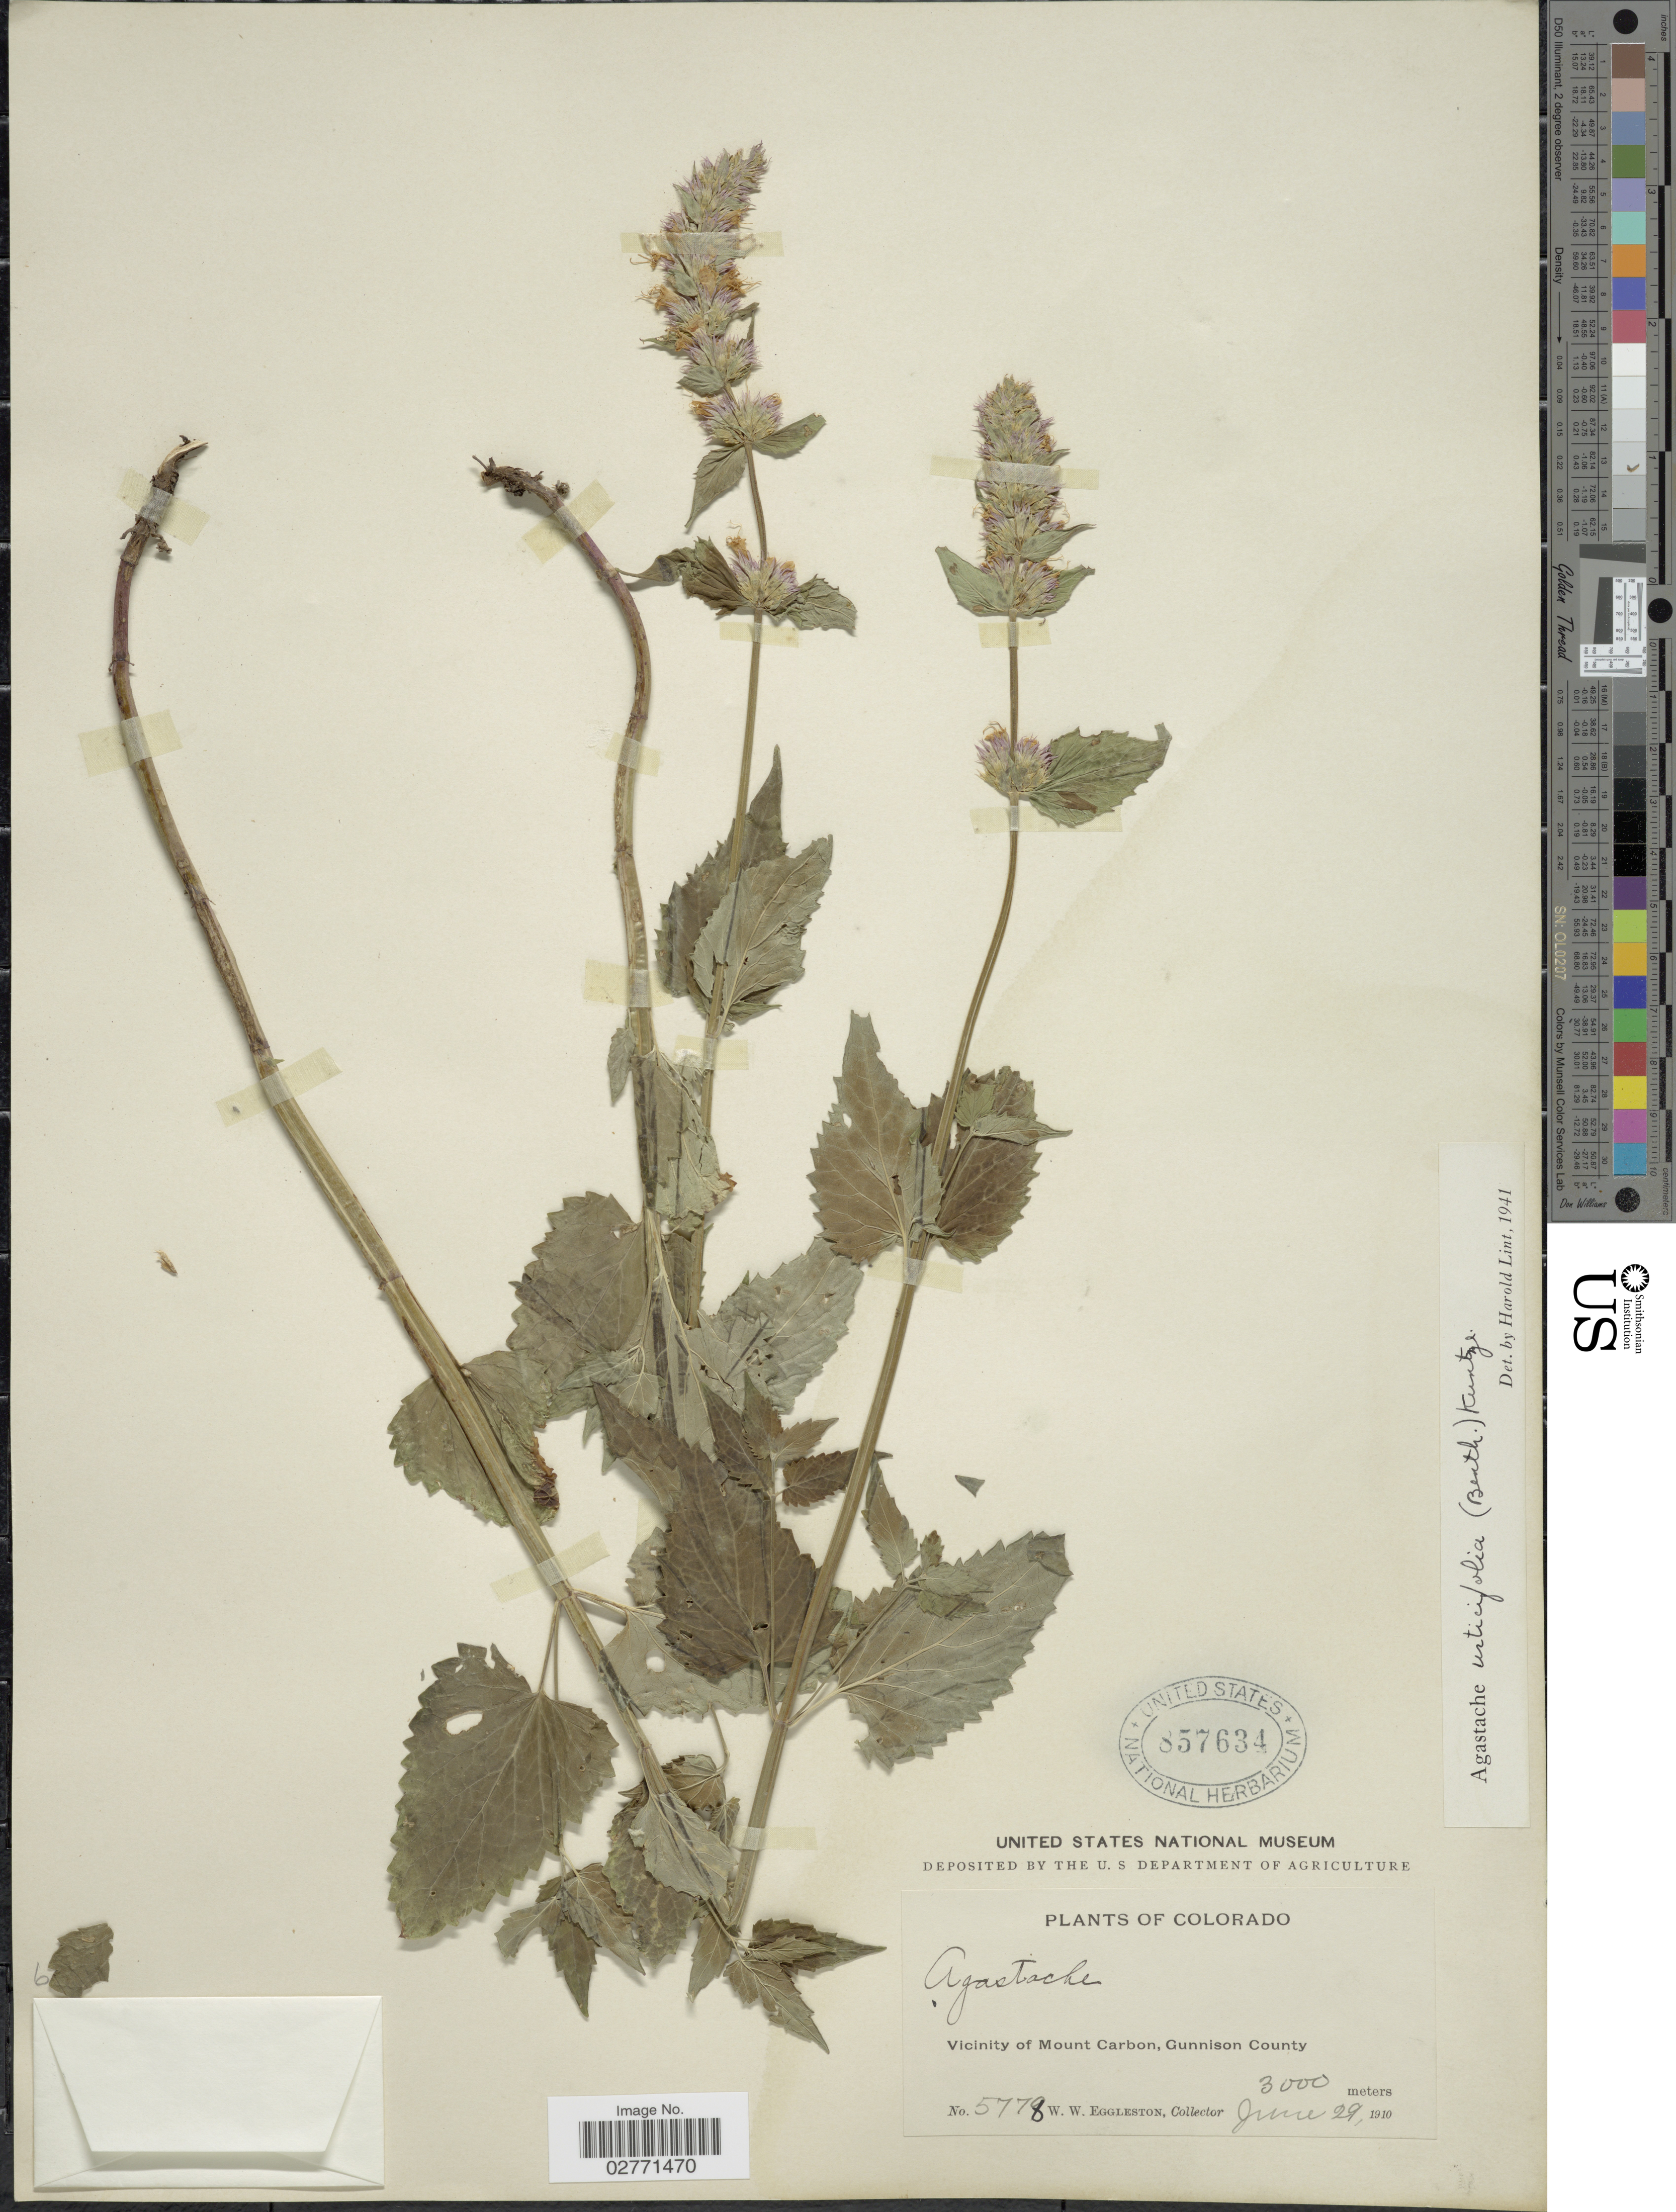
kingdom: Plantae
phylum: Tracheophyta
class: Magnoliopsida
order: Lamiales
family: Lamiaceae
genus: Agastache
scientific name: Agastache urticifolia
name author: (Benth.) Kuntze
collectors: W. W. Eggleston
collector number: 5778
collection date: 1910-06-29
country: United States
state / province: Colorado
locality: Vicinity of Mount Carbon, Gunnison County.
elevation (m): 3000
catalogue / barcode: US 857634